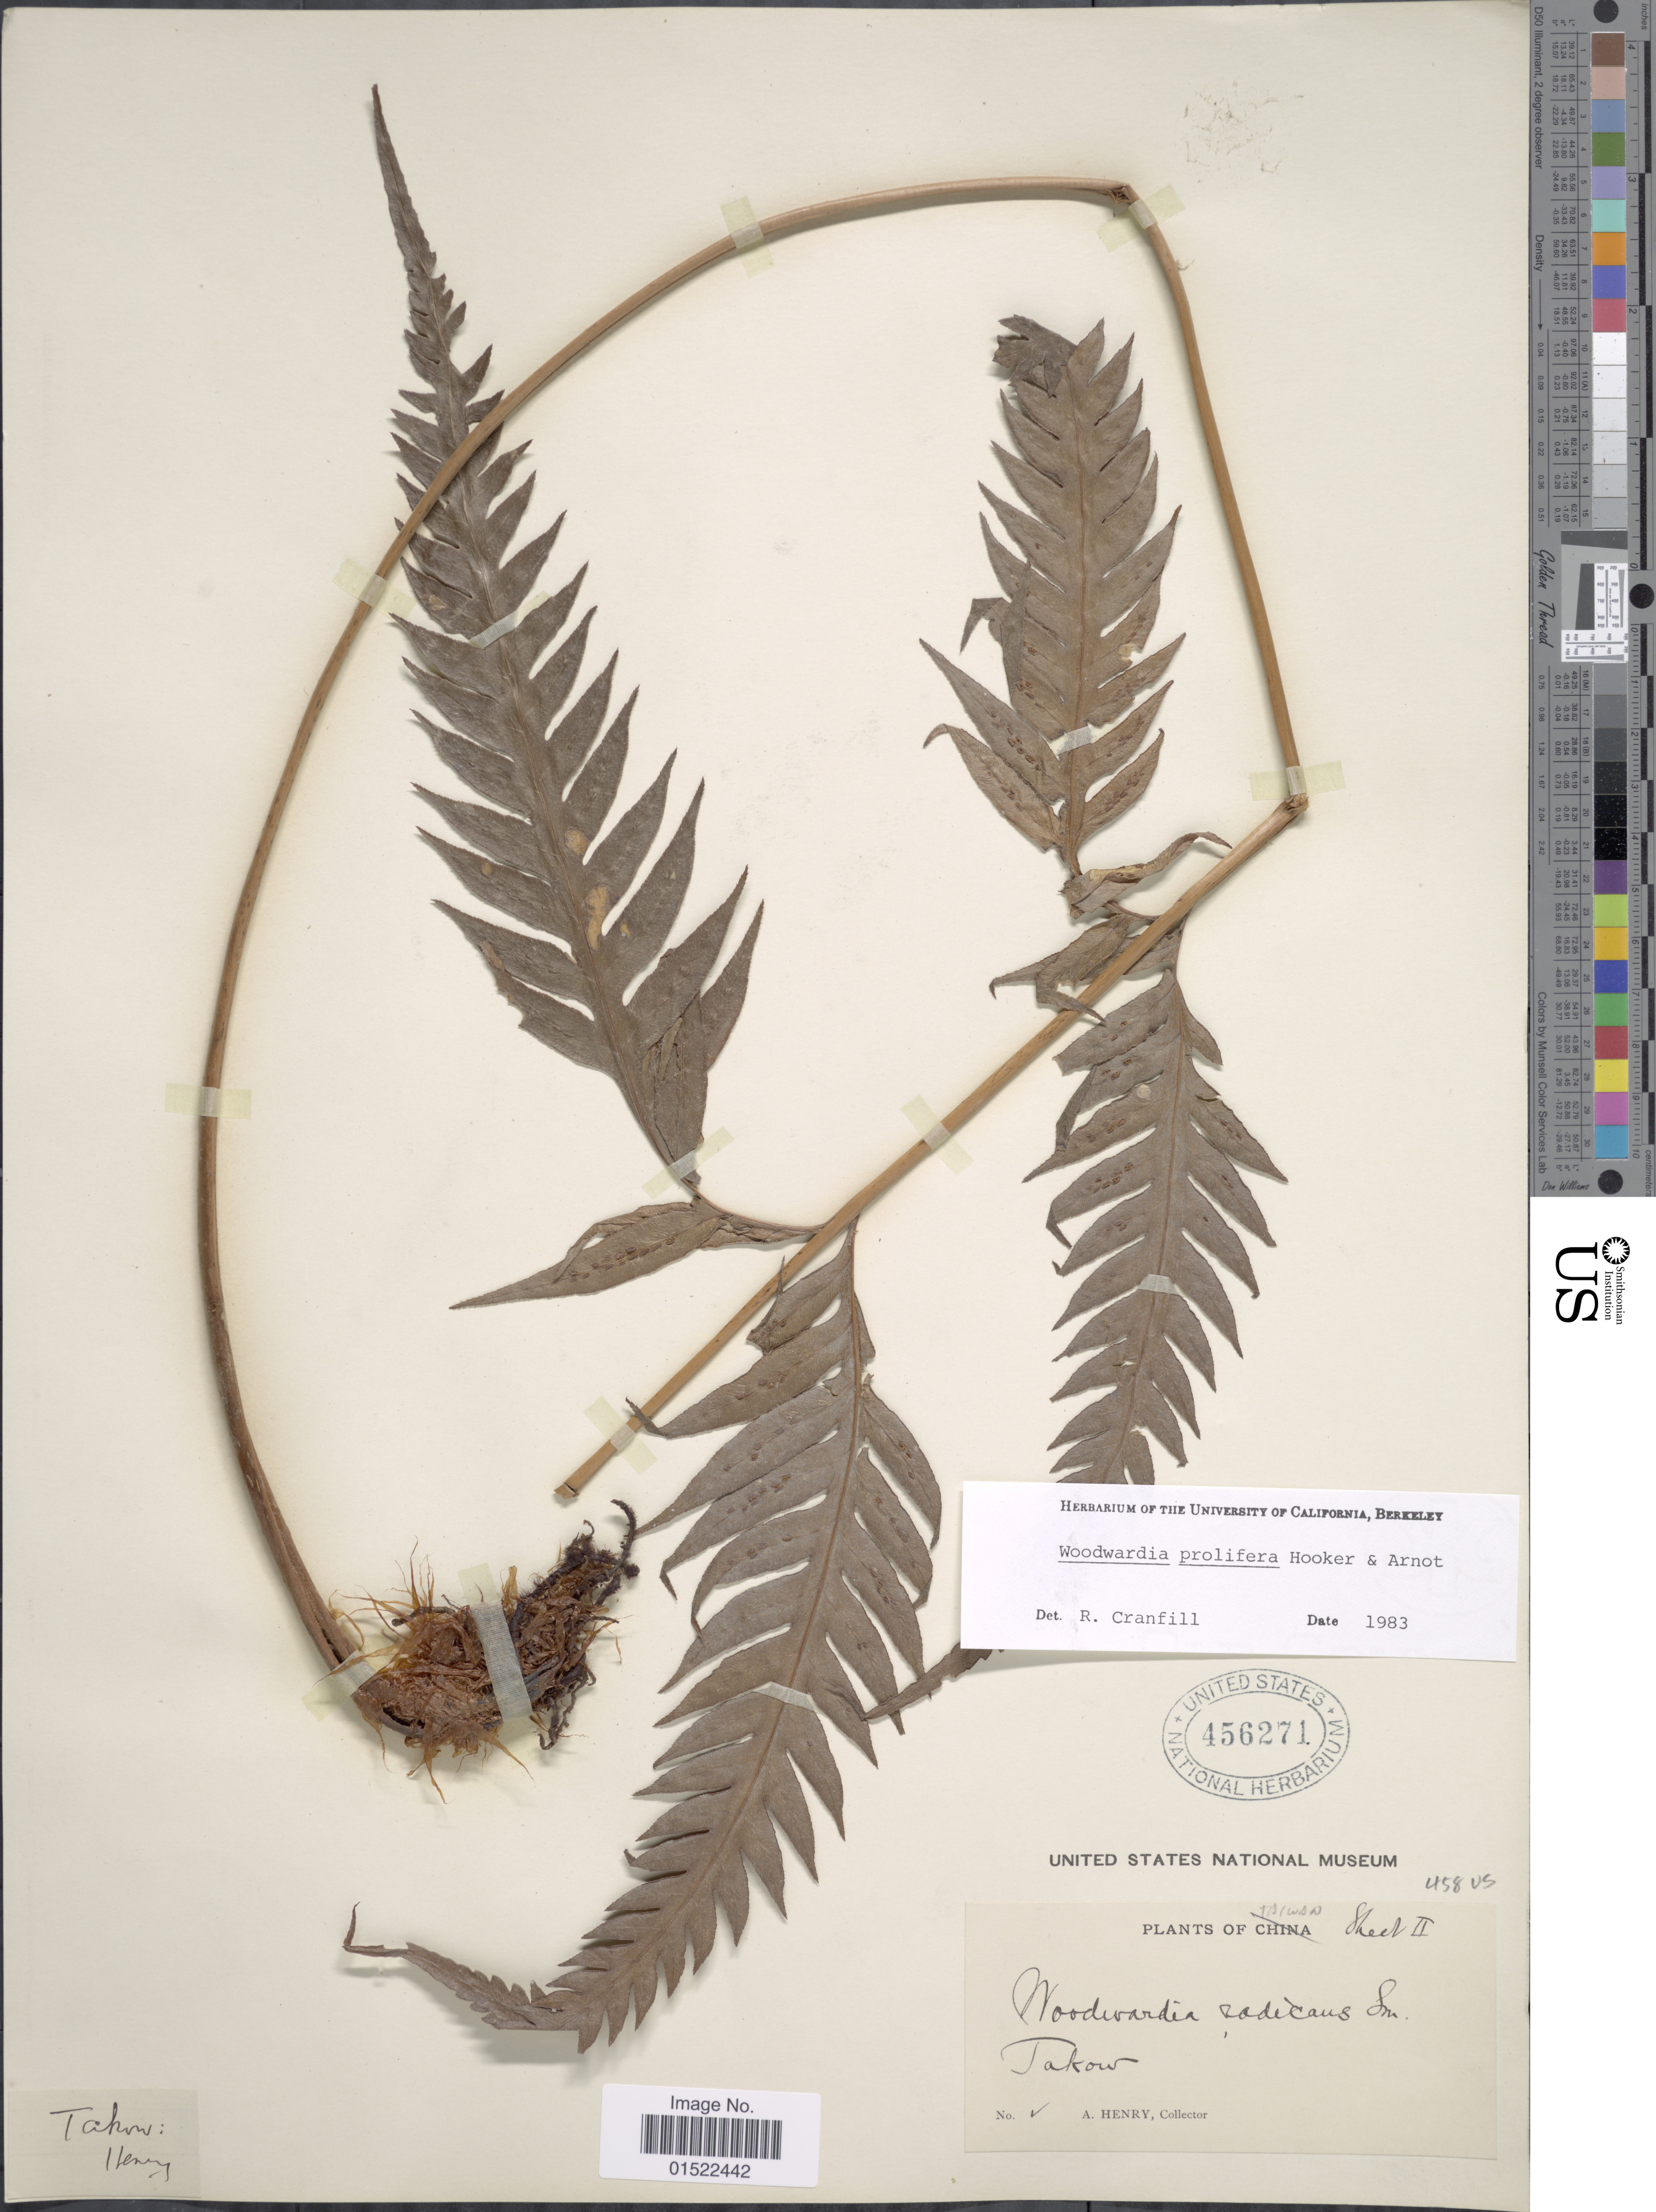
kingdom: Plantae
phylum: Tracheophyta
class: Polypodiopsida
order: Polypodiales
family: Blechnaceae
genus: Woodwardia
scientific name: Woodwardia prolifera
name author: Hook. & Arn.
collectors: A. Henry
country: Taiwan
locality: Takow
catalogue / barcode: US 456271